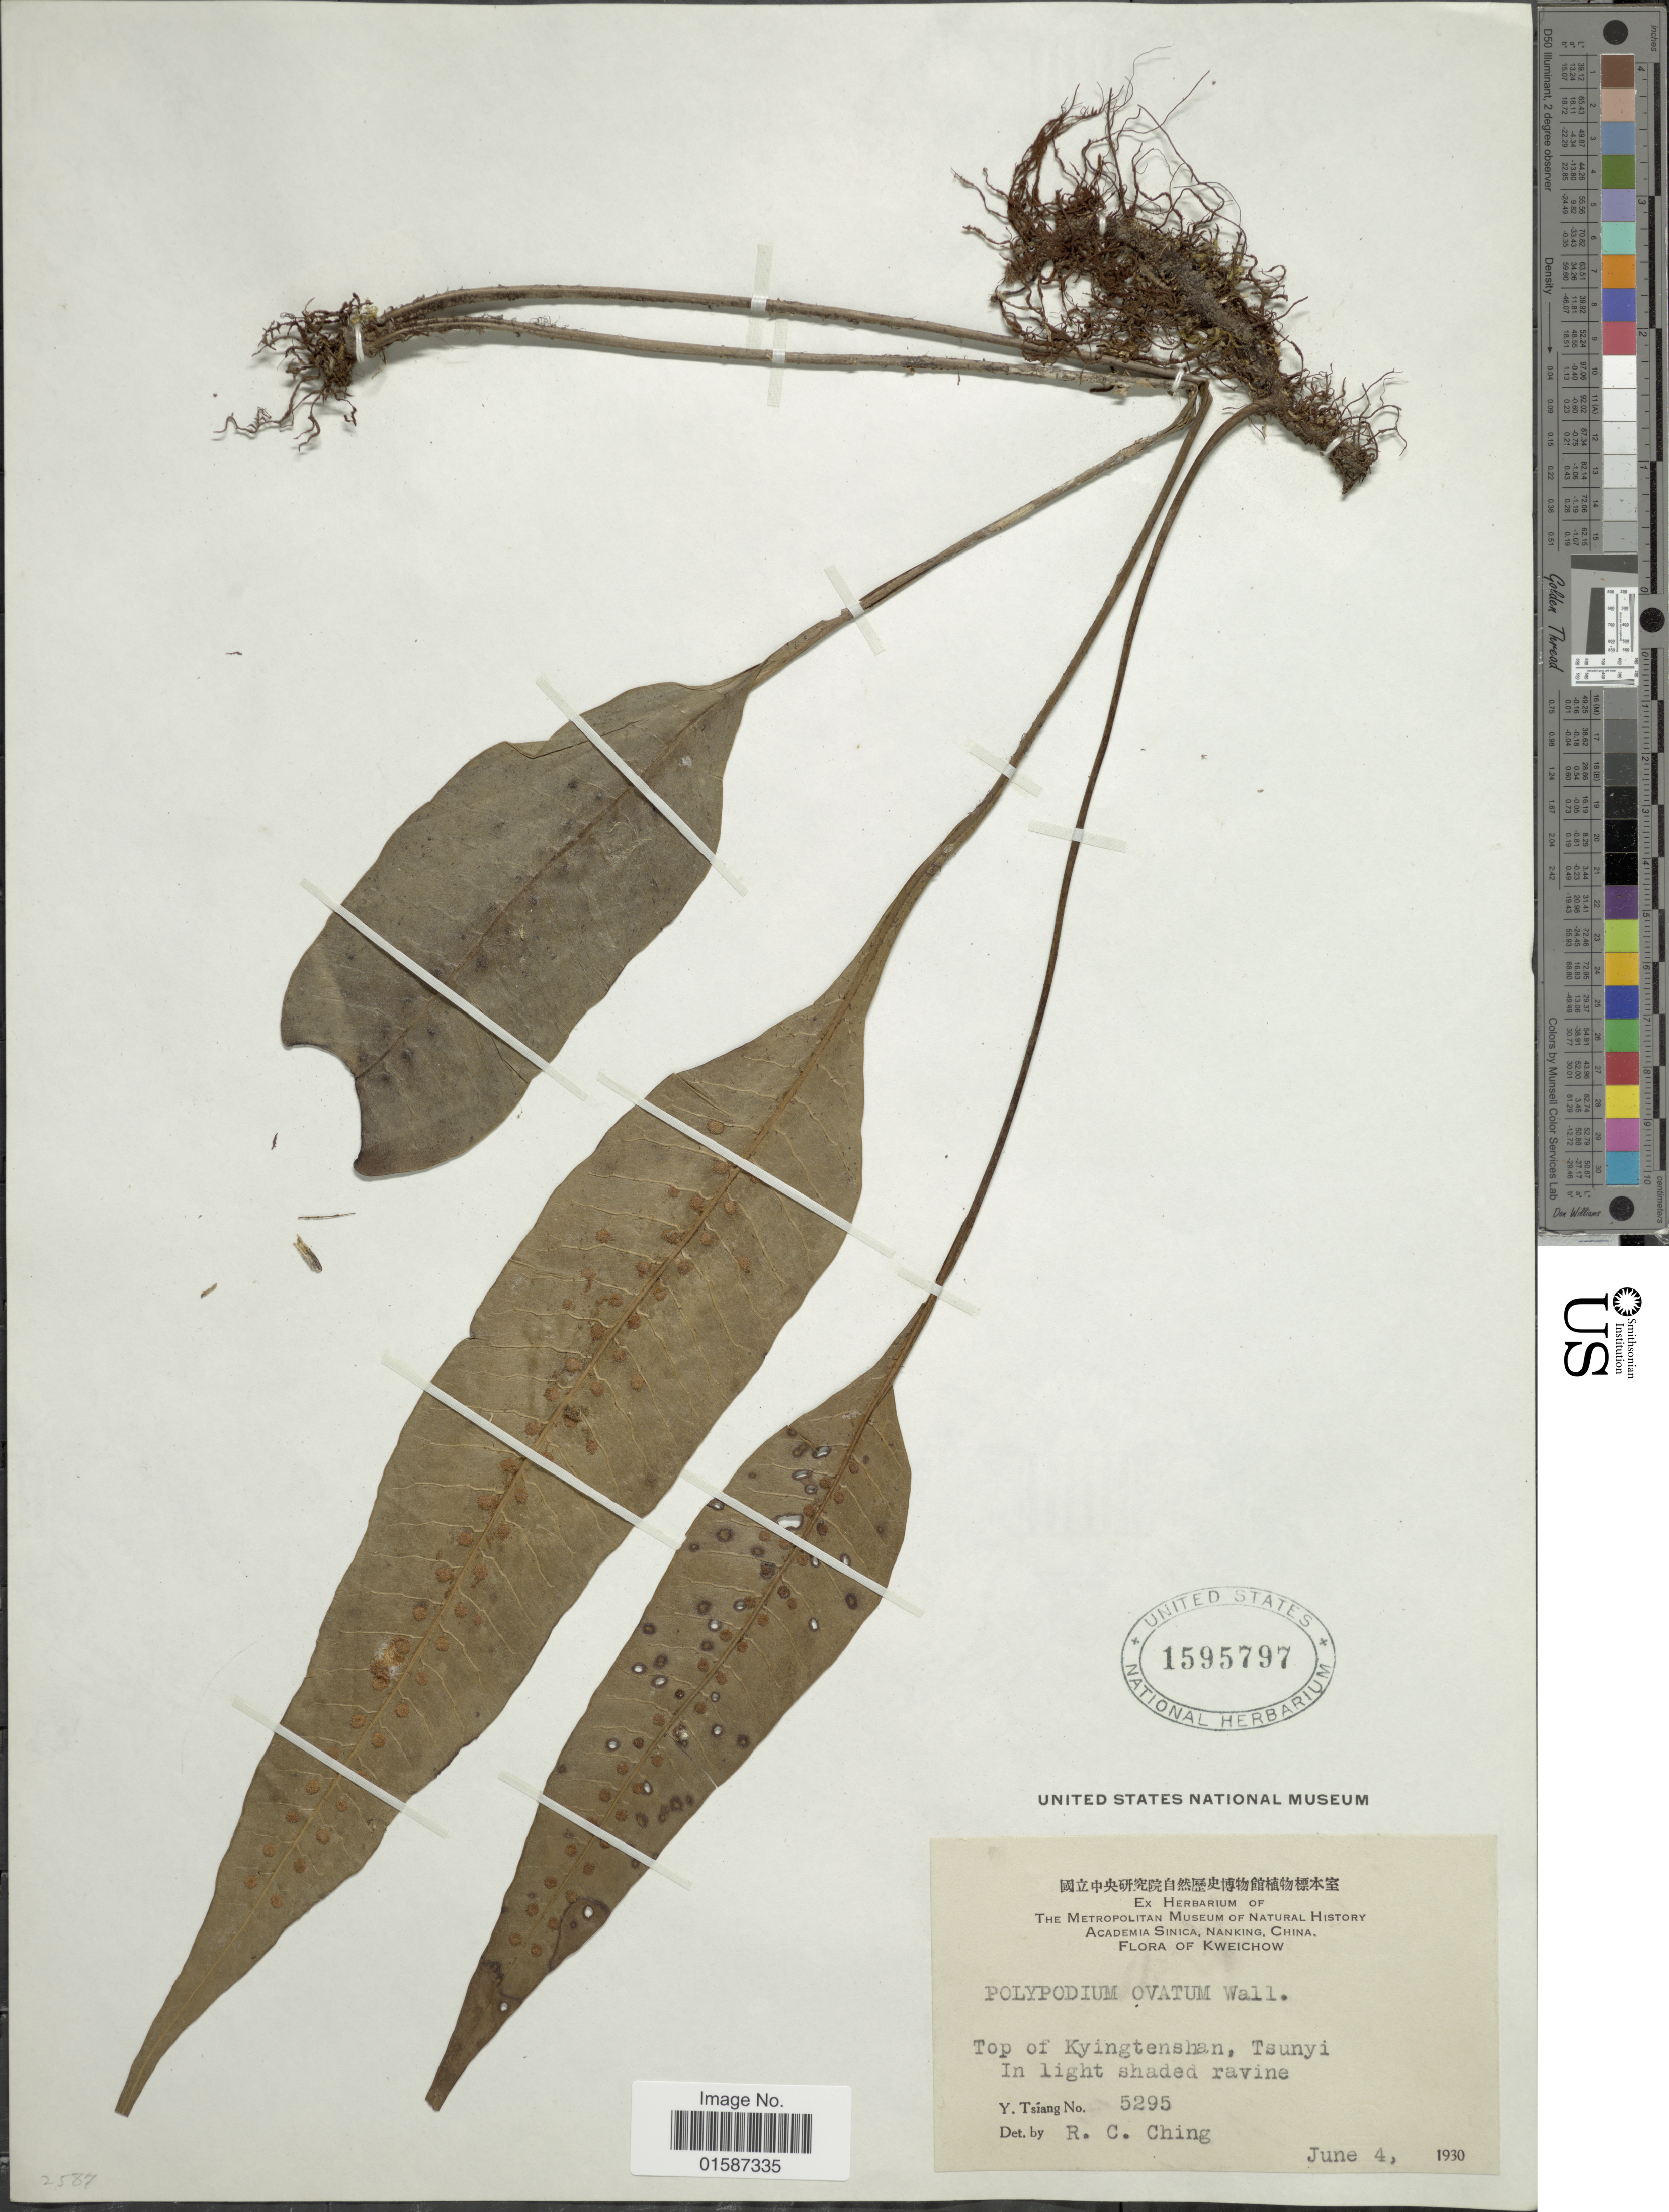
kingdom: Plantae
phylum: Tracheophyta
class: Polypodiopsida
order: Polypodiales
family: Polypodiaceae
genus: Neolepisorus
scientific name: Neolepisorus ovatus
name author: (Bedd.) Ching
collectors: Y. Tsiang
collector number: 5295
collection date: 1930-06-04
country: China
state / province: Guizhou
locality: Kweichow, Top of Kyingtenshan, Tsunyi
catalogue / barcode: US 1595797